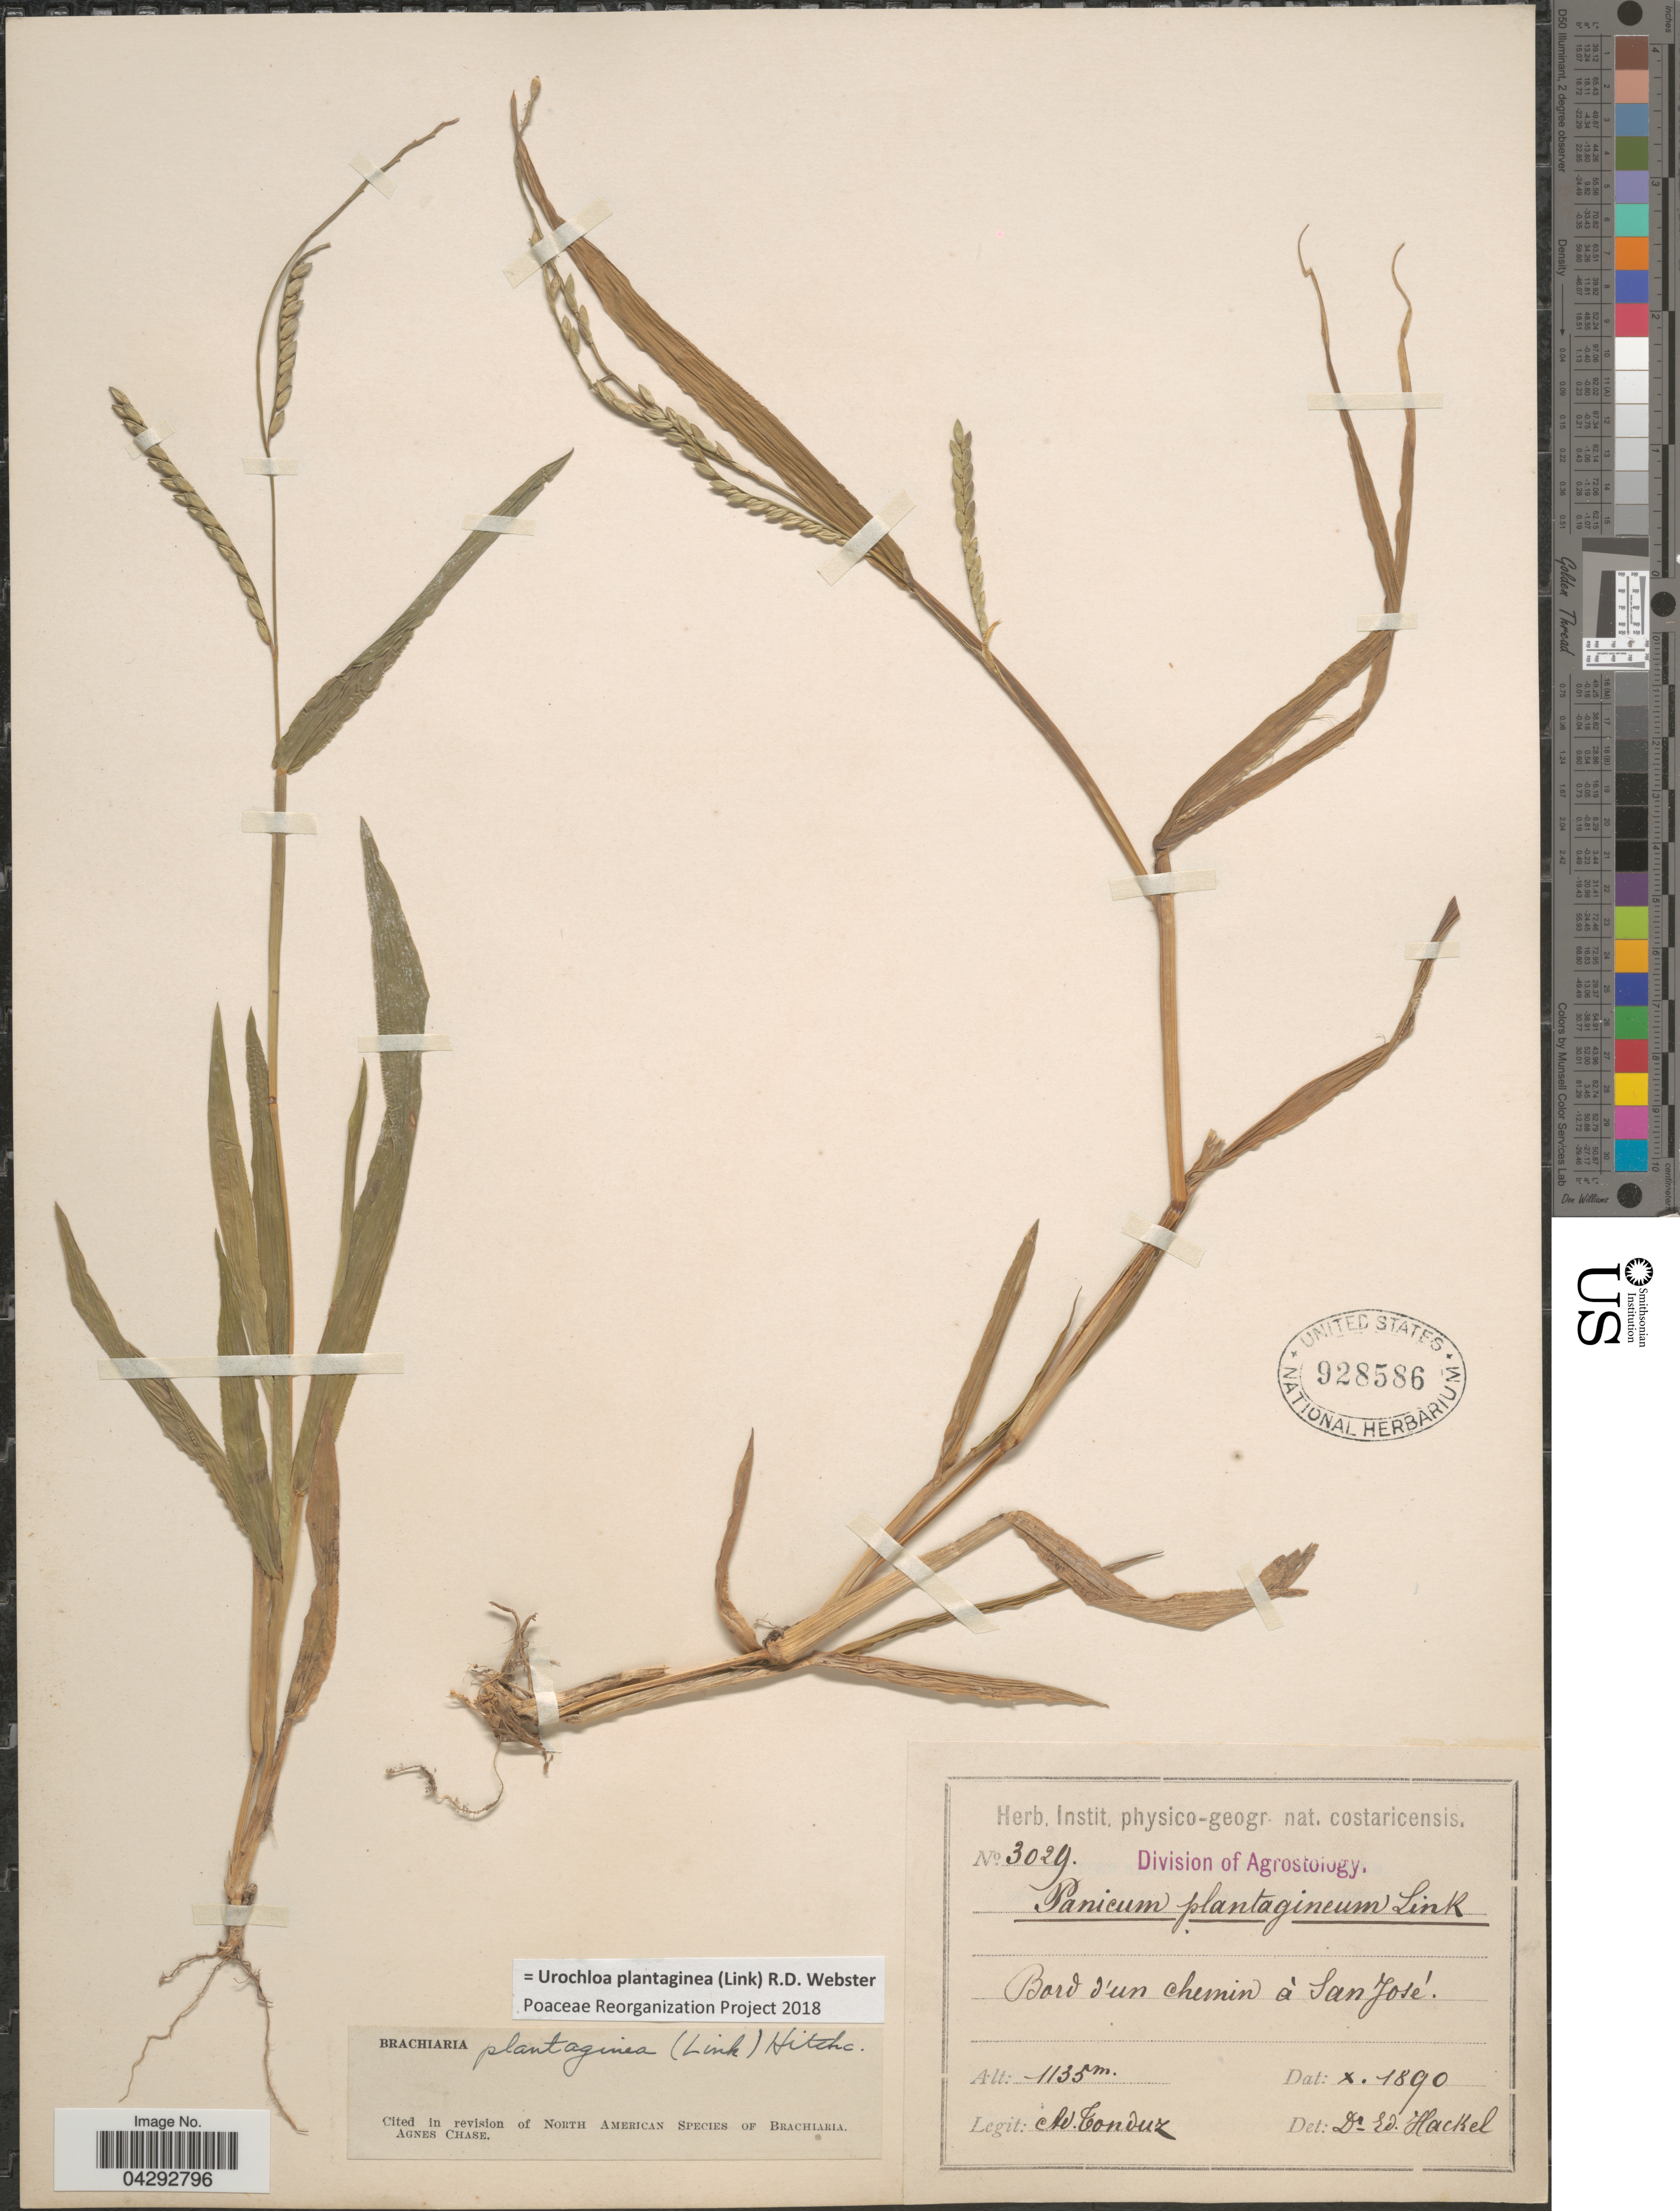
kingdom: Plantae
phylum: Tracheophyta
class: Liliopsida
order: Poales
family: Poaceae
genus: Urochloa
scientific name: Urochloa plantaginea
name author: (Link) R.D. Webster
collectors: A. Tonduz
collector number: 3029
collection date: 1890-10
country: Costa Rica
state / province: San José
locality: Bord d'un chemin à San José.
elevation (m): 1135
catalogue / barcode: US 928586